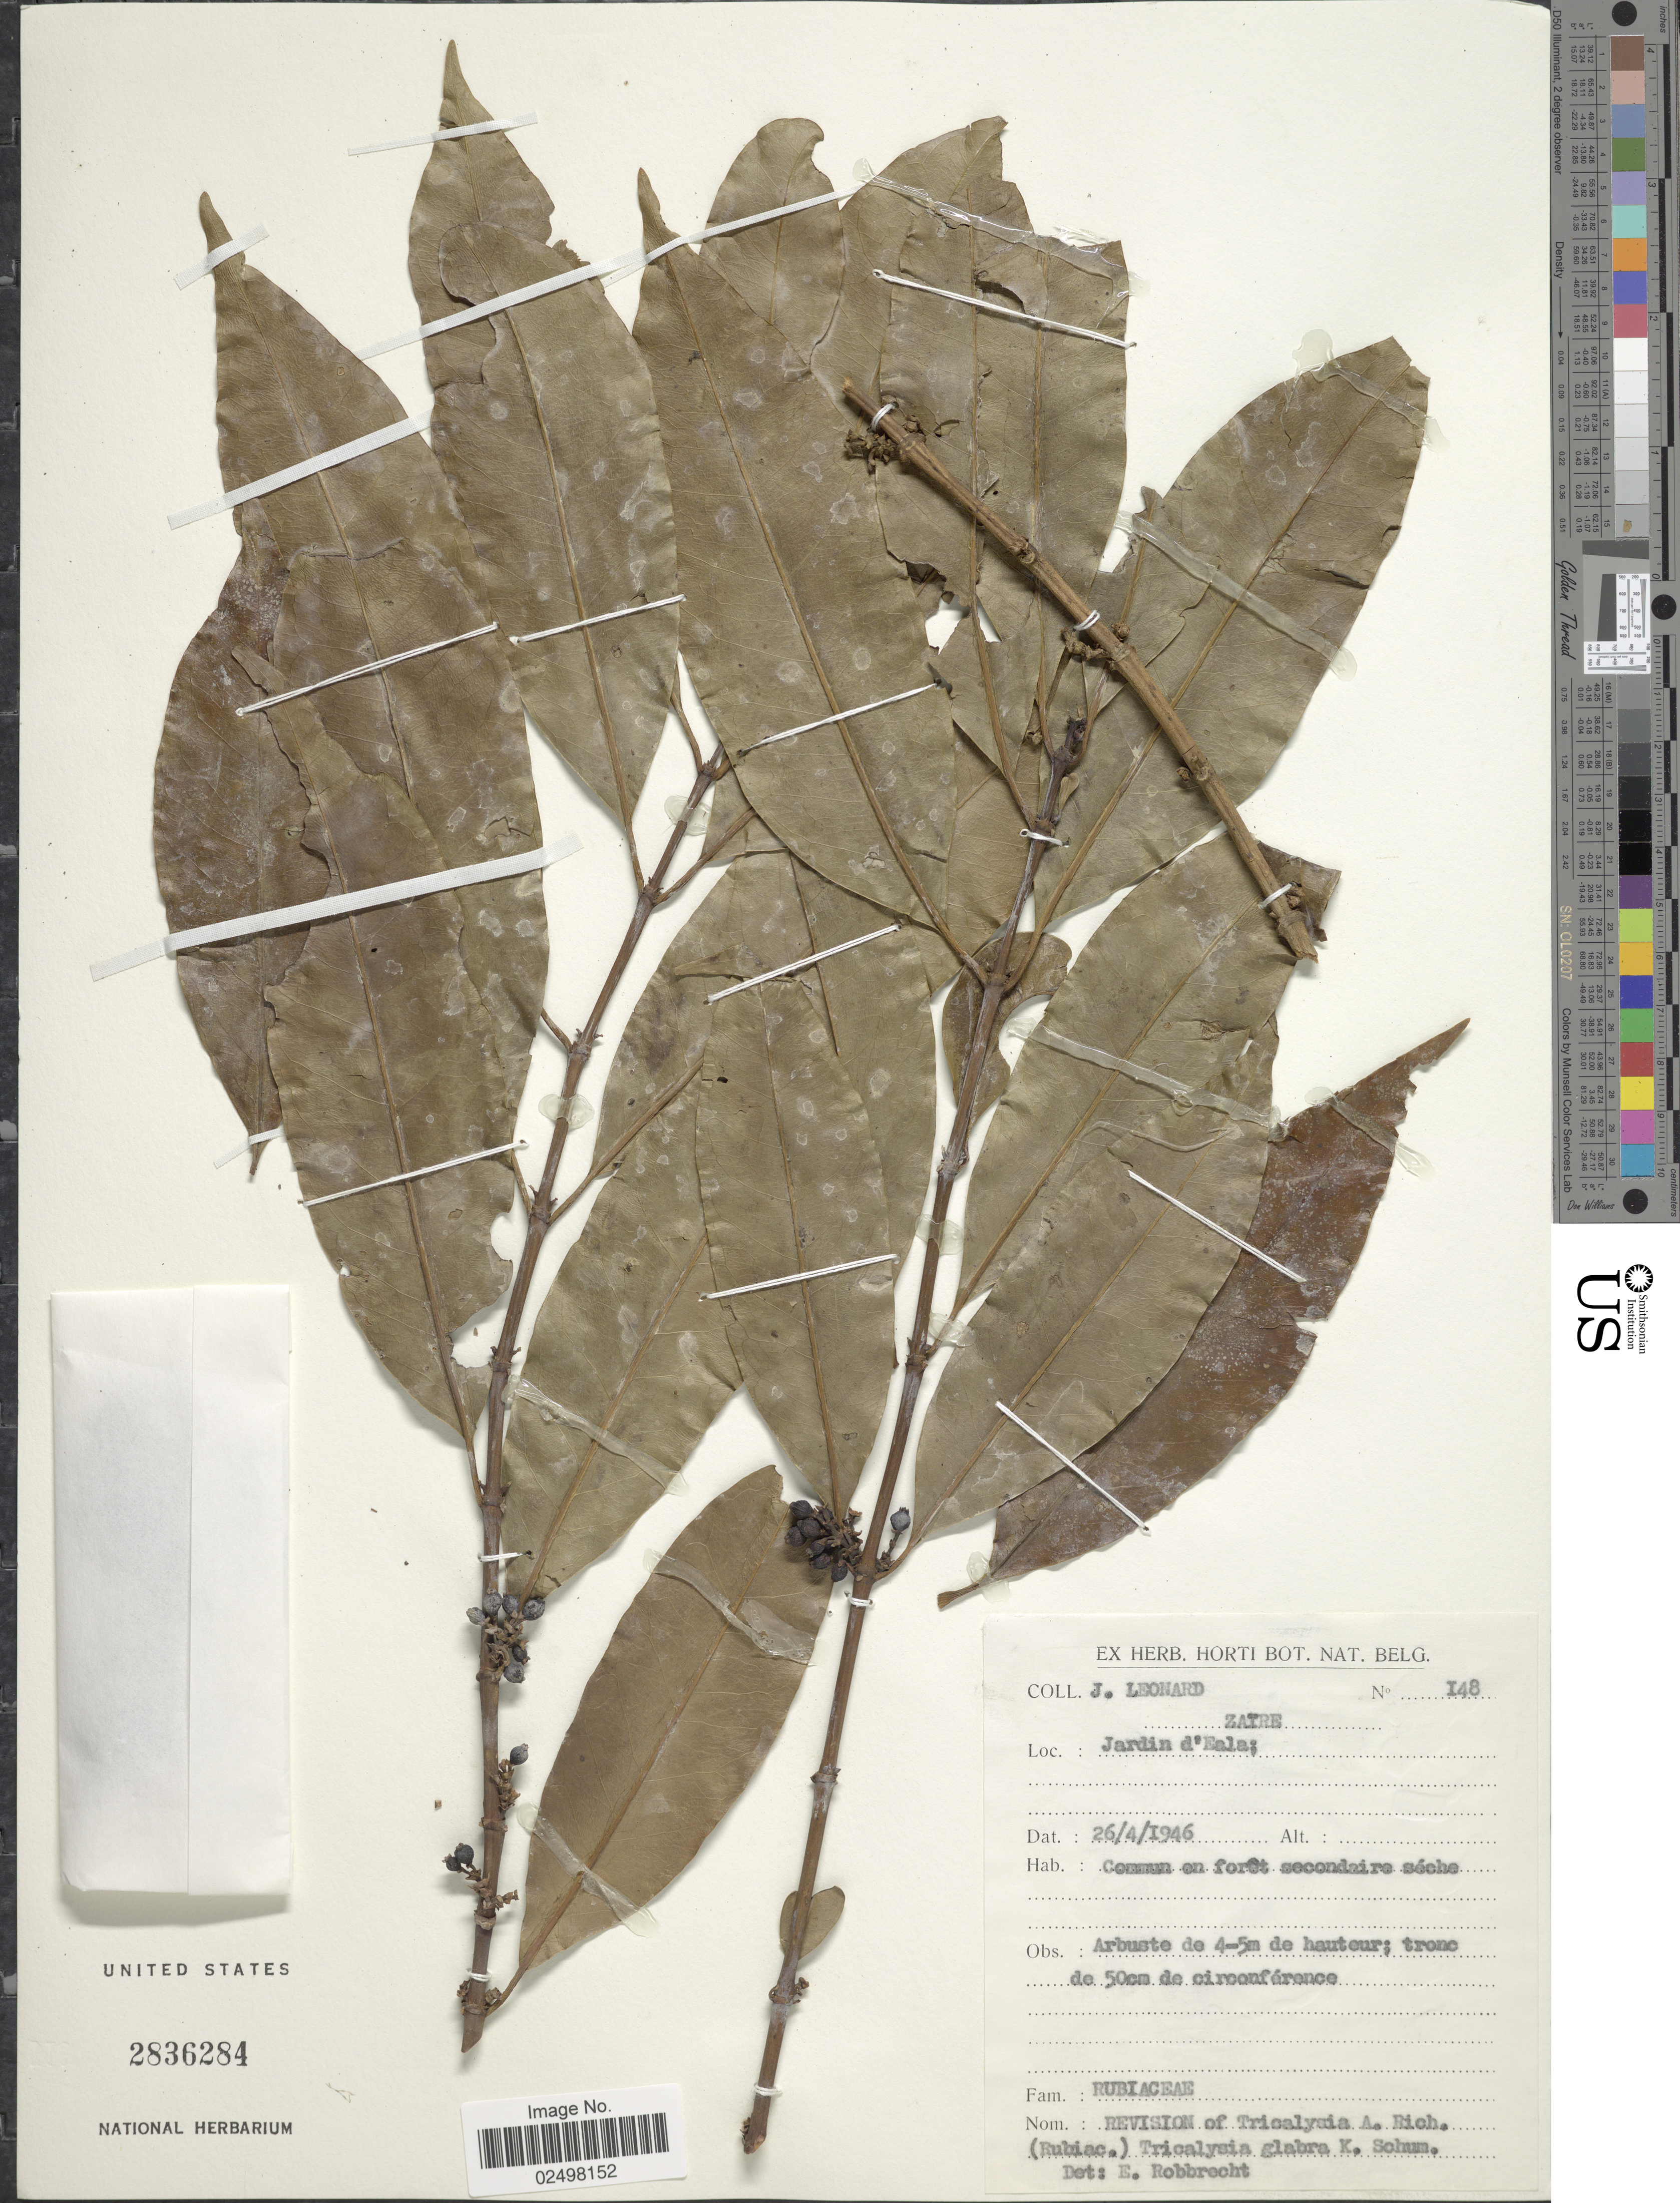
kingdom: Plantae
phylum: Tracheophyta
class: Magnoliopsida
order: Gentianales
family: Rubiaceae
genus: Tricalysia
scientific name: Tricalysia glabra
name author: K. Schum.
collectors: J. Leonard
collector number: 148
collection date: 1946-04-26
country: Angola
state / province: Zaire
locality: Jardin d'Eala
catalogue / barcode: US 2836284